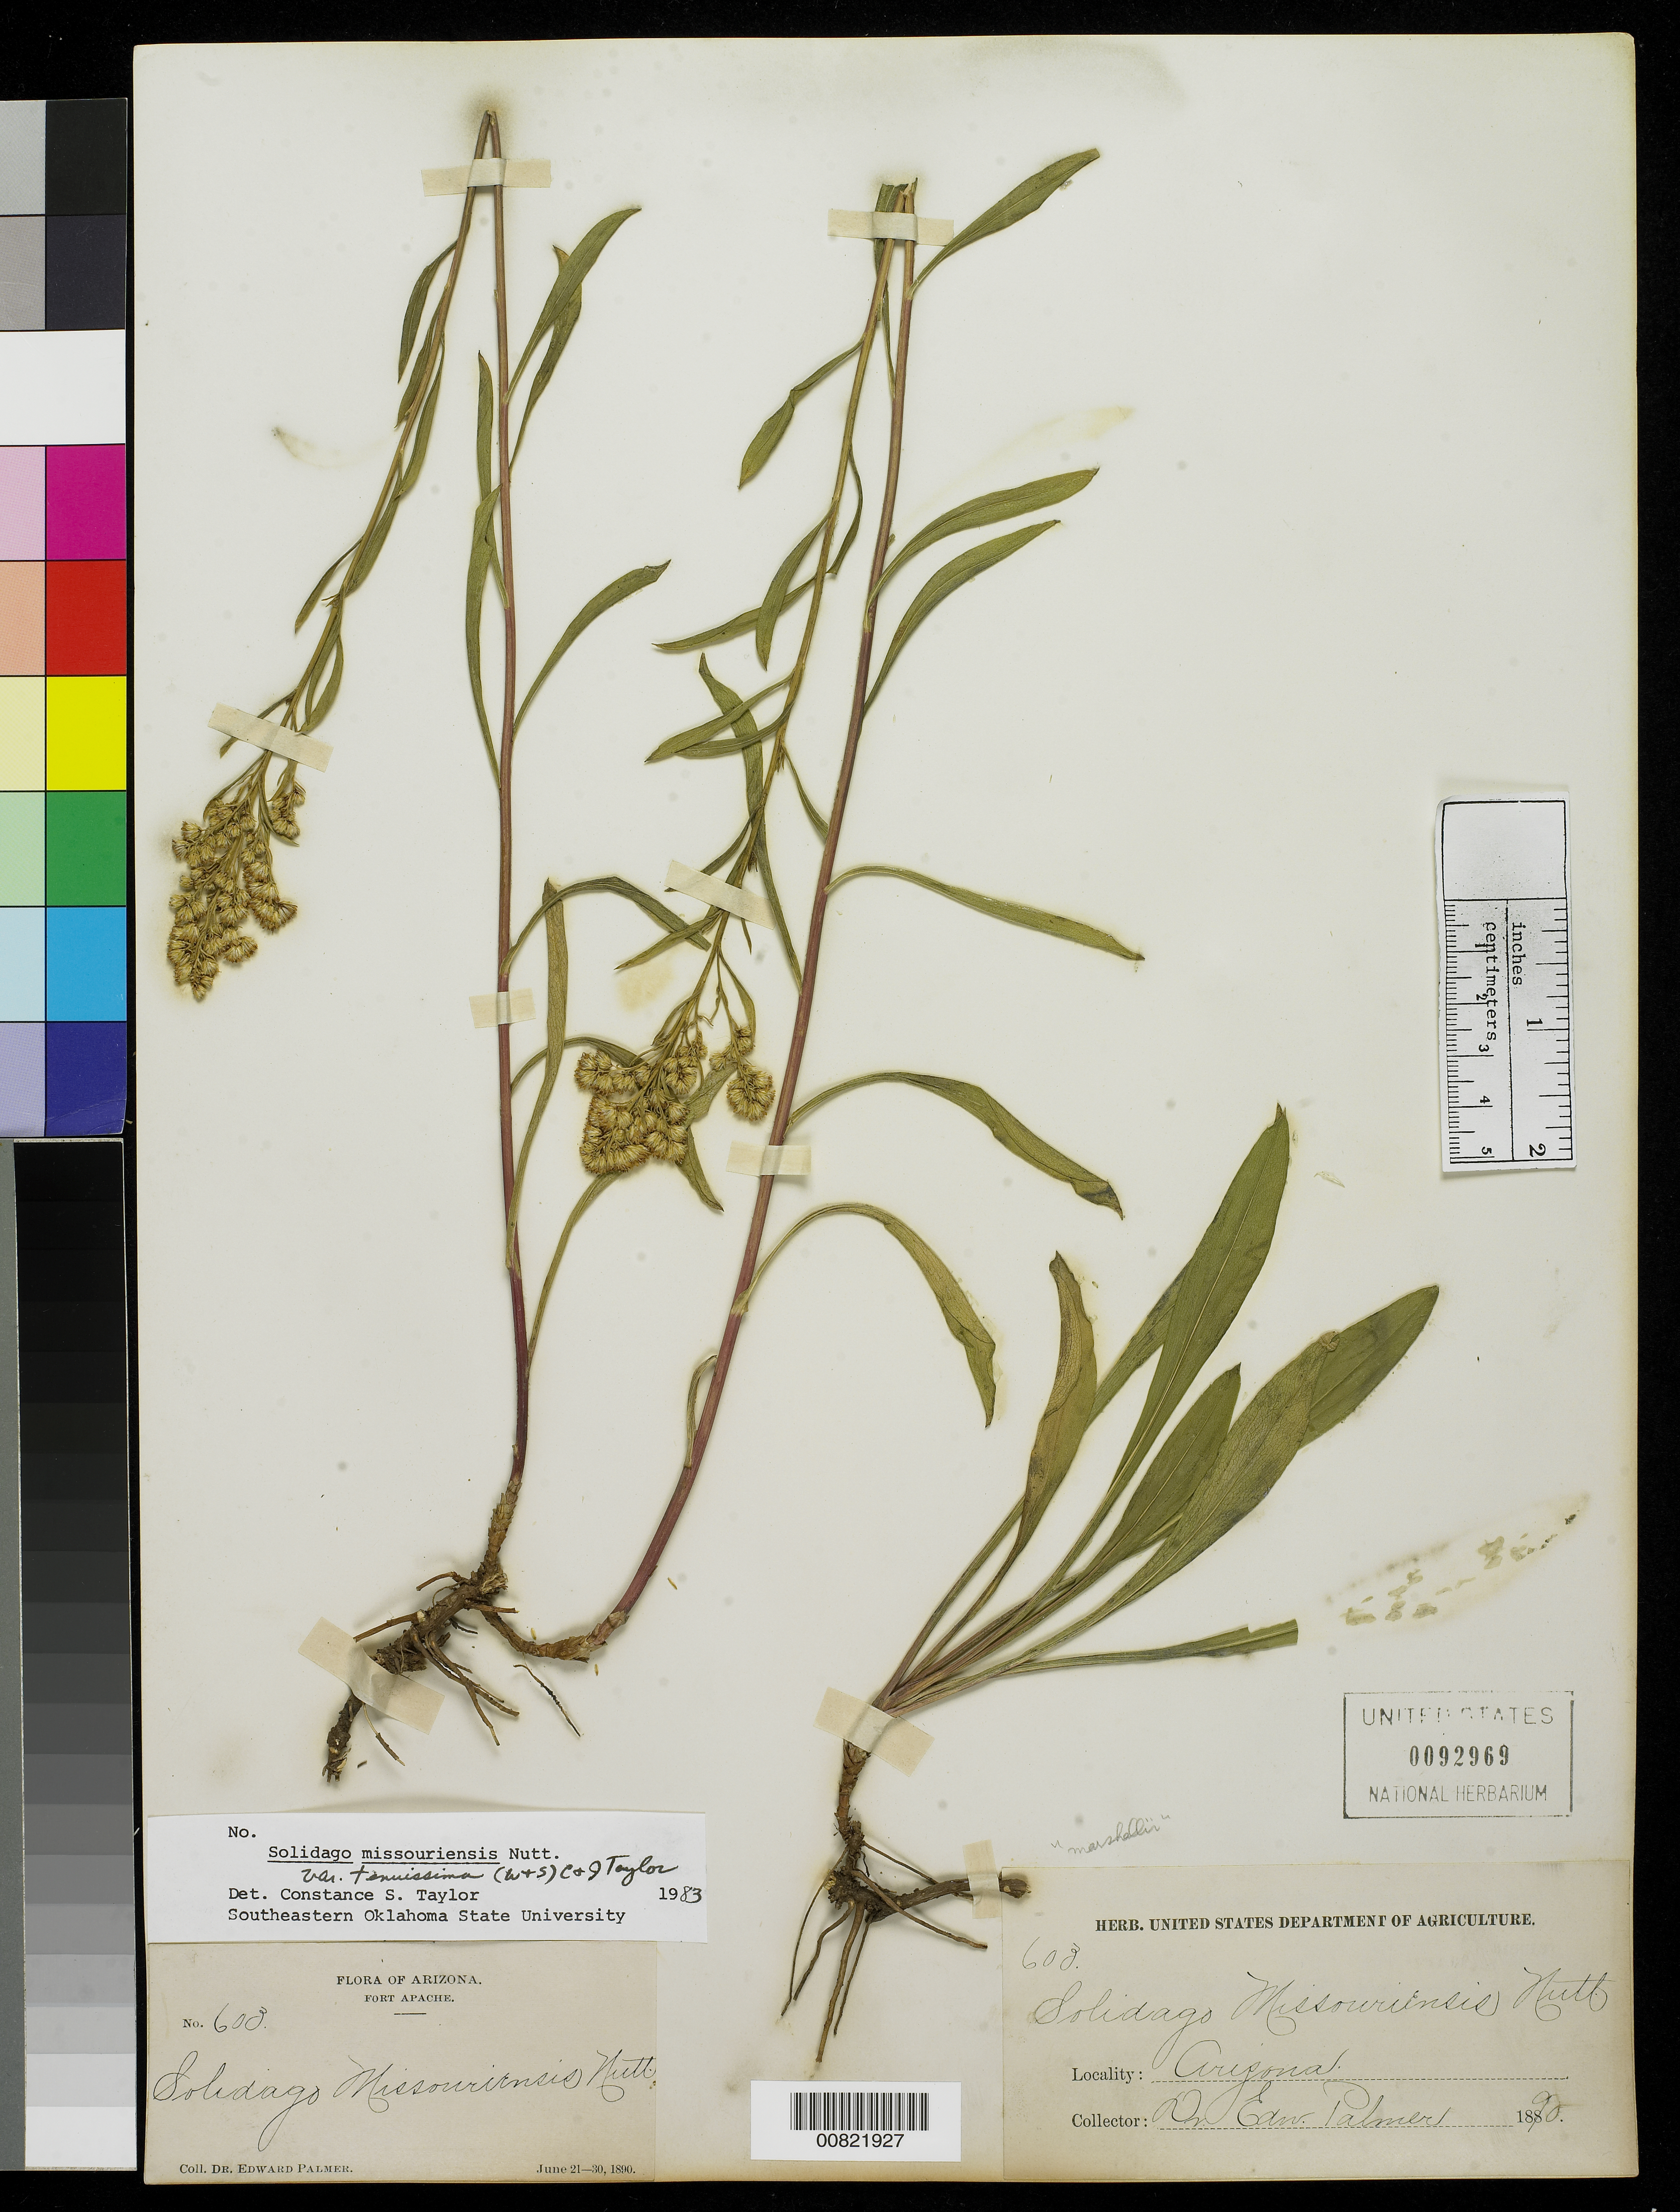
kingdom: Plantae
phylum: Tracheophyta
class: Magnoliopsida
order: Asterales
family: Asteraceae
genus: Solidago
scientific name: Solidago missouriensis var. tenuissima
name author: (Wooton & Standl.) C.E.S. Taylor & R.J. Taylor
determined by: Taylor, Constance E. S.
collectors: E. Palmer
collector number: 603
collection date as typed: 21 Jun 1890 to 30 Jun 1890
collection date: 1890-06-21/1890-06-30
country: United States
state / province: Arizona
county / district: Navajo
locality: Fort Apache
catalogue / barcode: US 92969